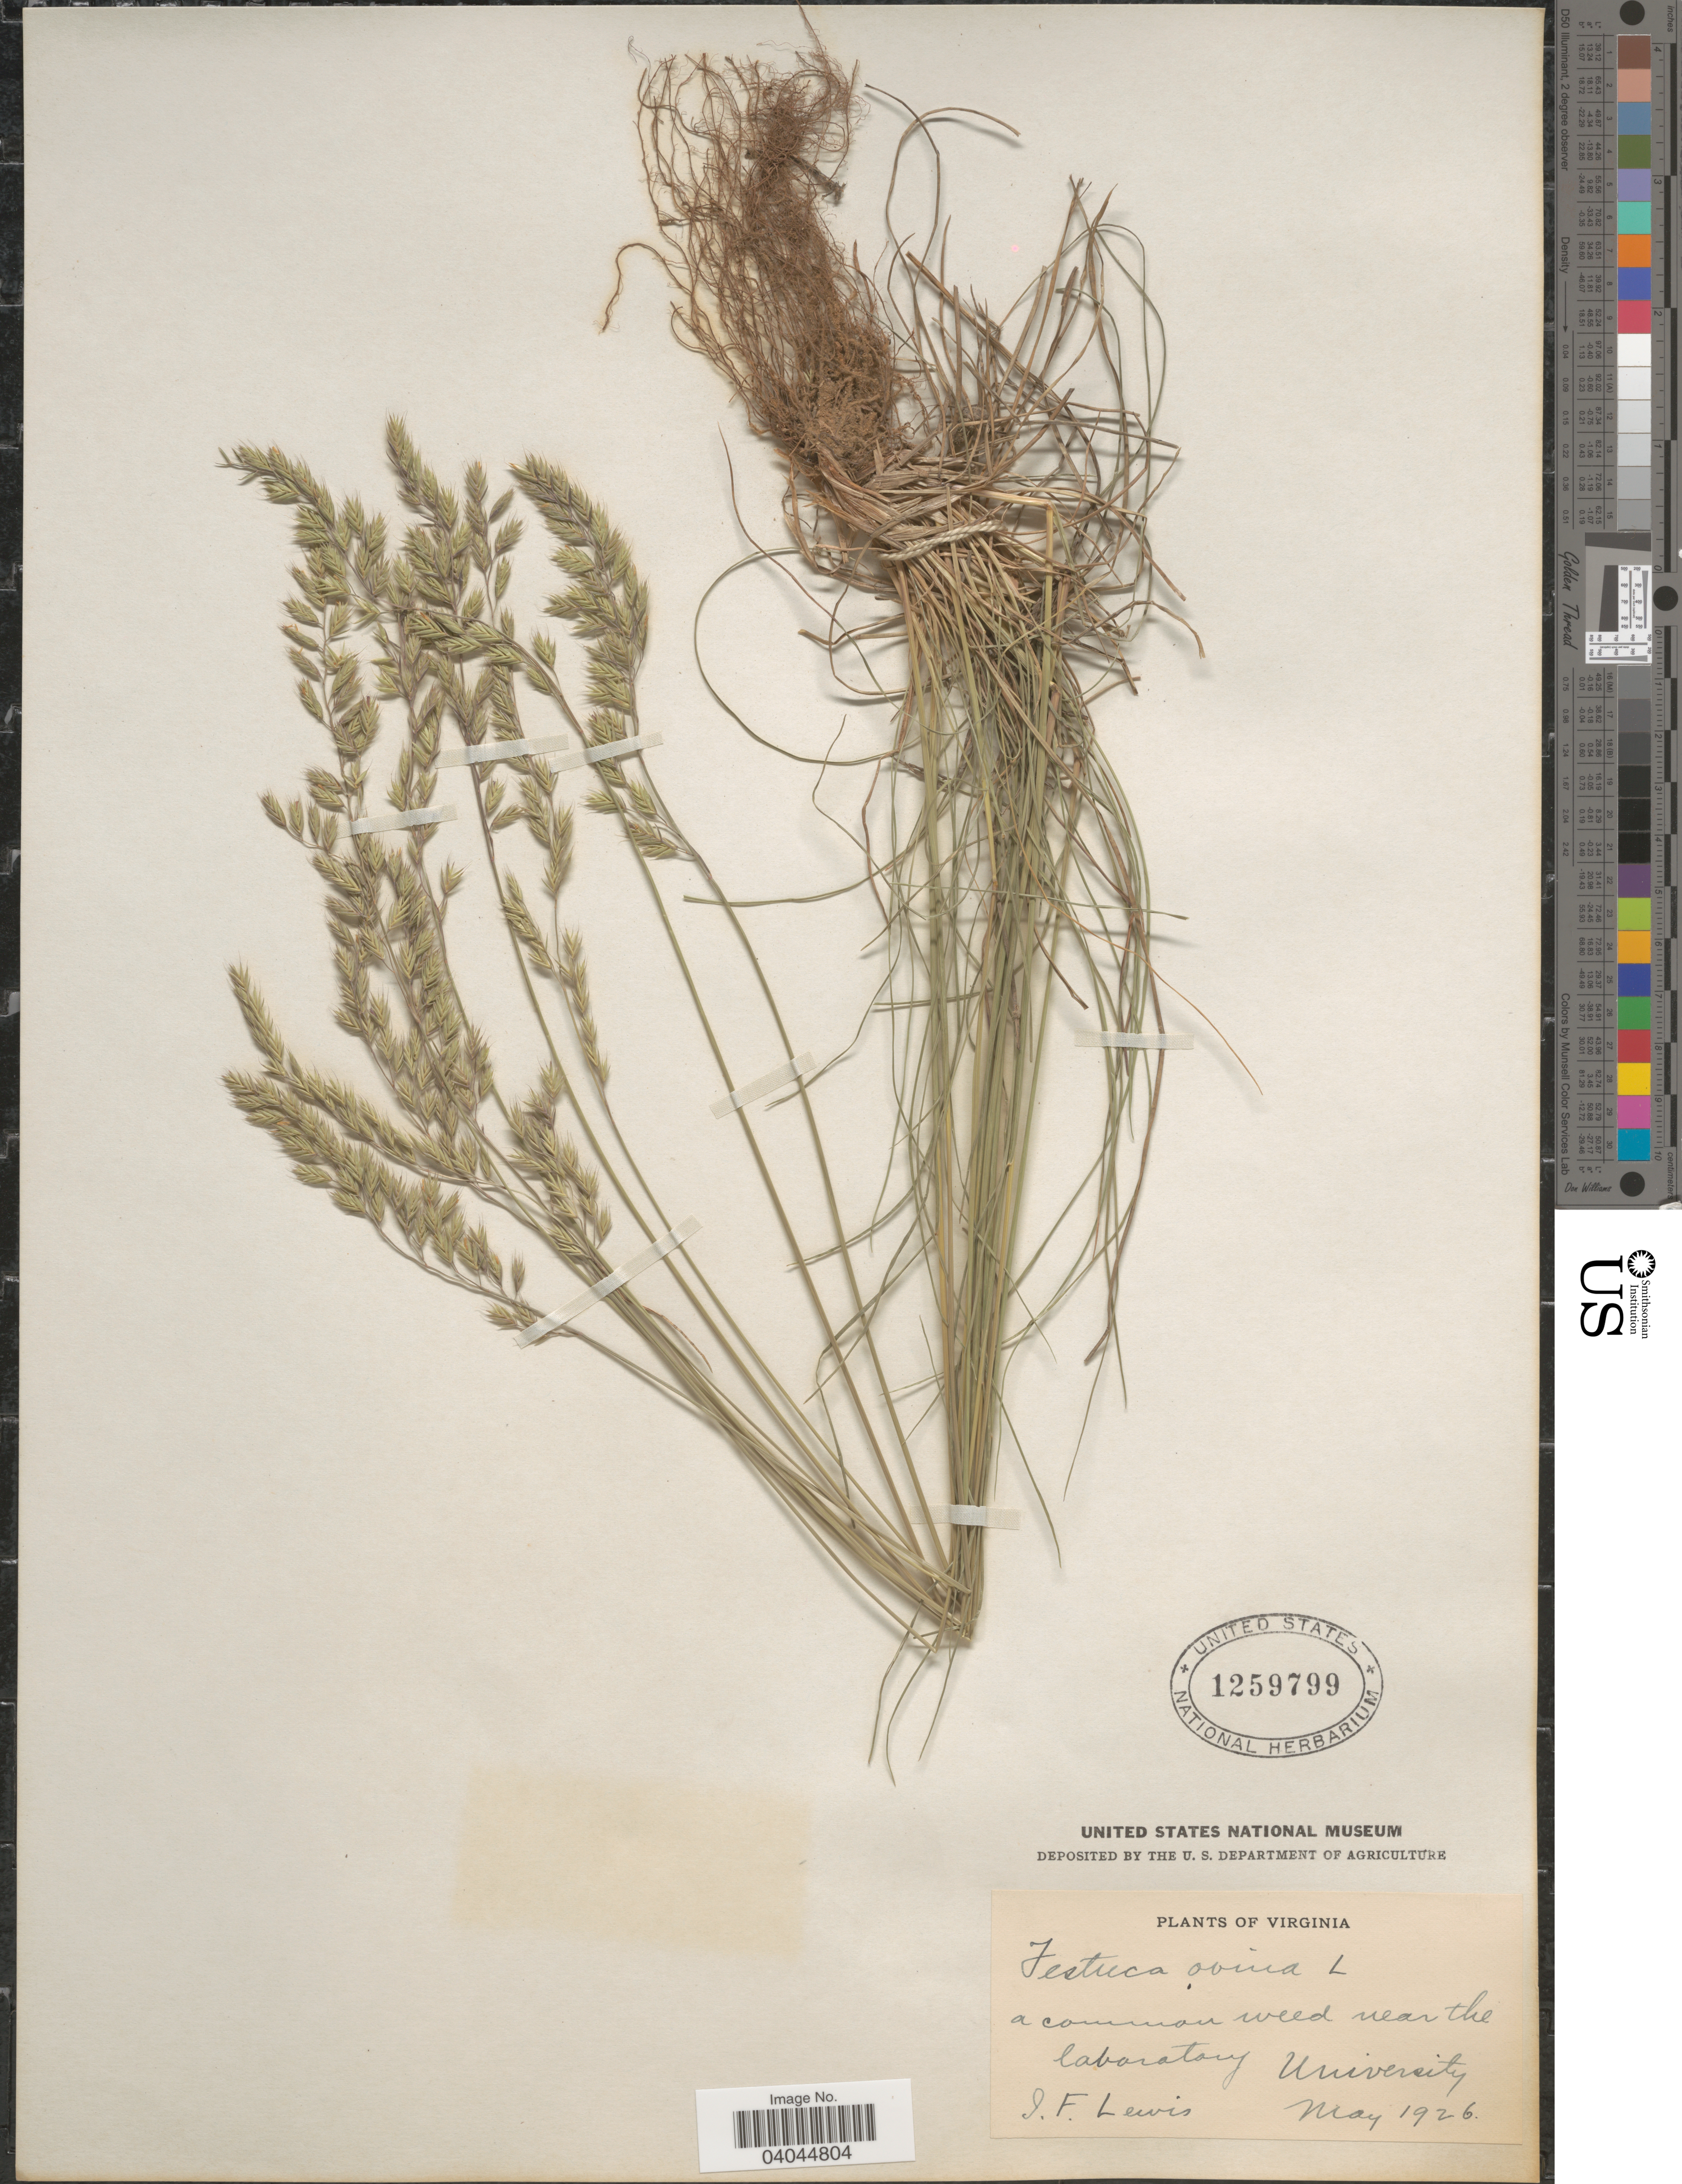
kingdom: Plantae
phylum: Tracheophyta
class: Liliopsida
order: Poales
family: Poaceae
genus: Festuca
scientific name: Festuca ovina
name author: L.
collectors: I. F. Lewis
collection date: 1926-05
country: United States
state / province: Virginia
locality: A common weed near the laboratory. University.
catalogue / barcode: US 1259799